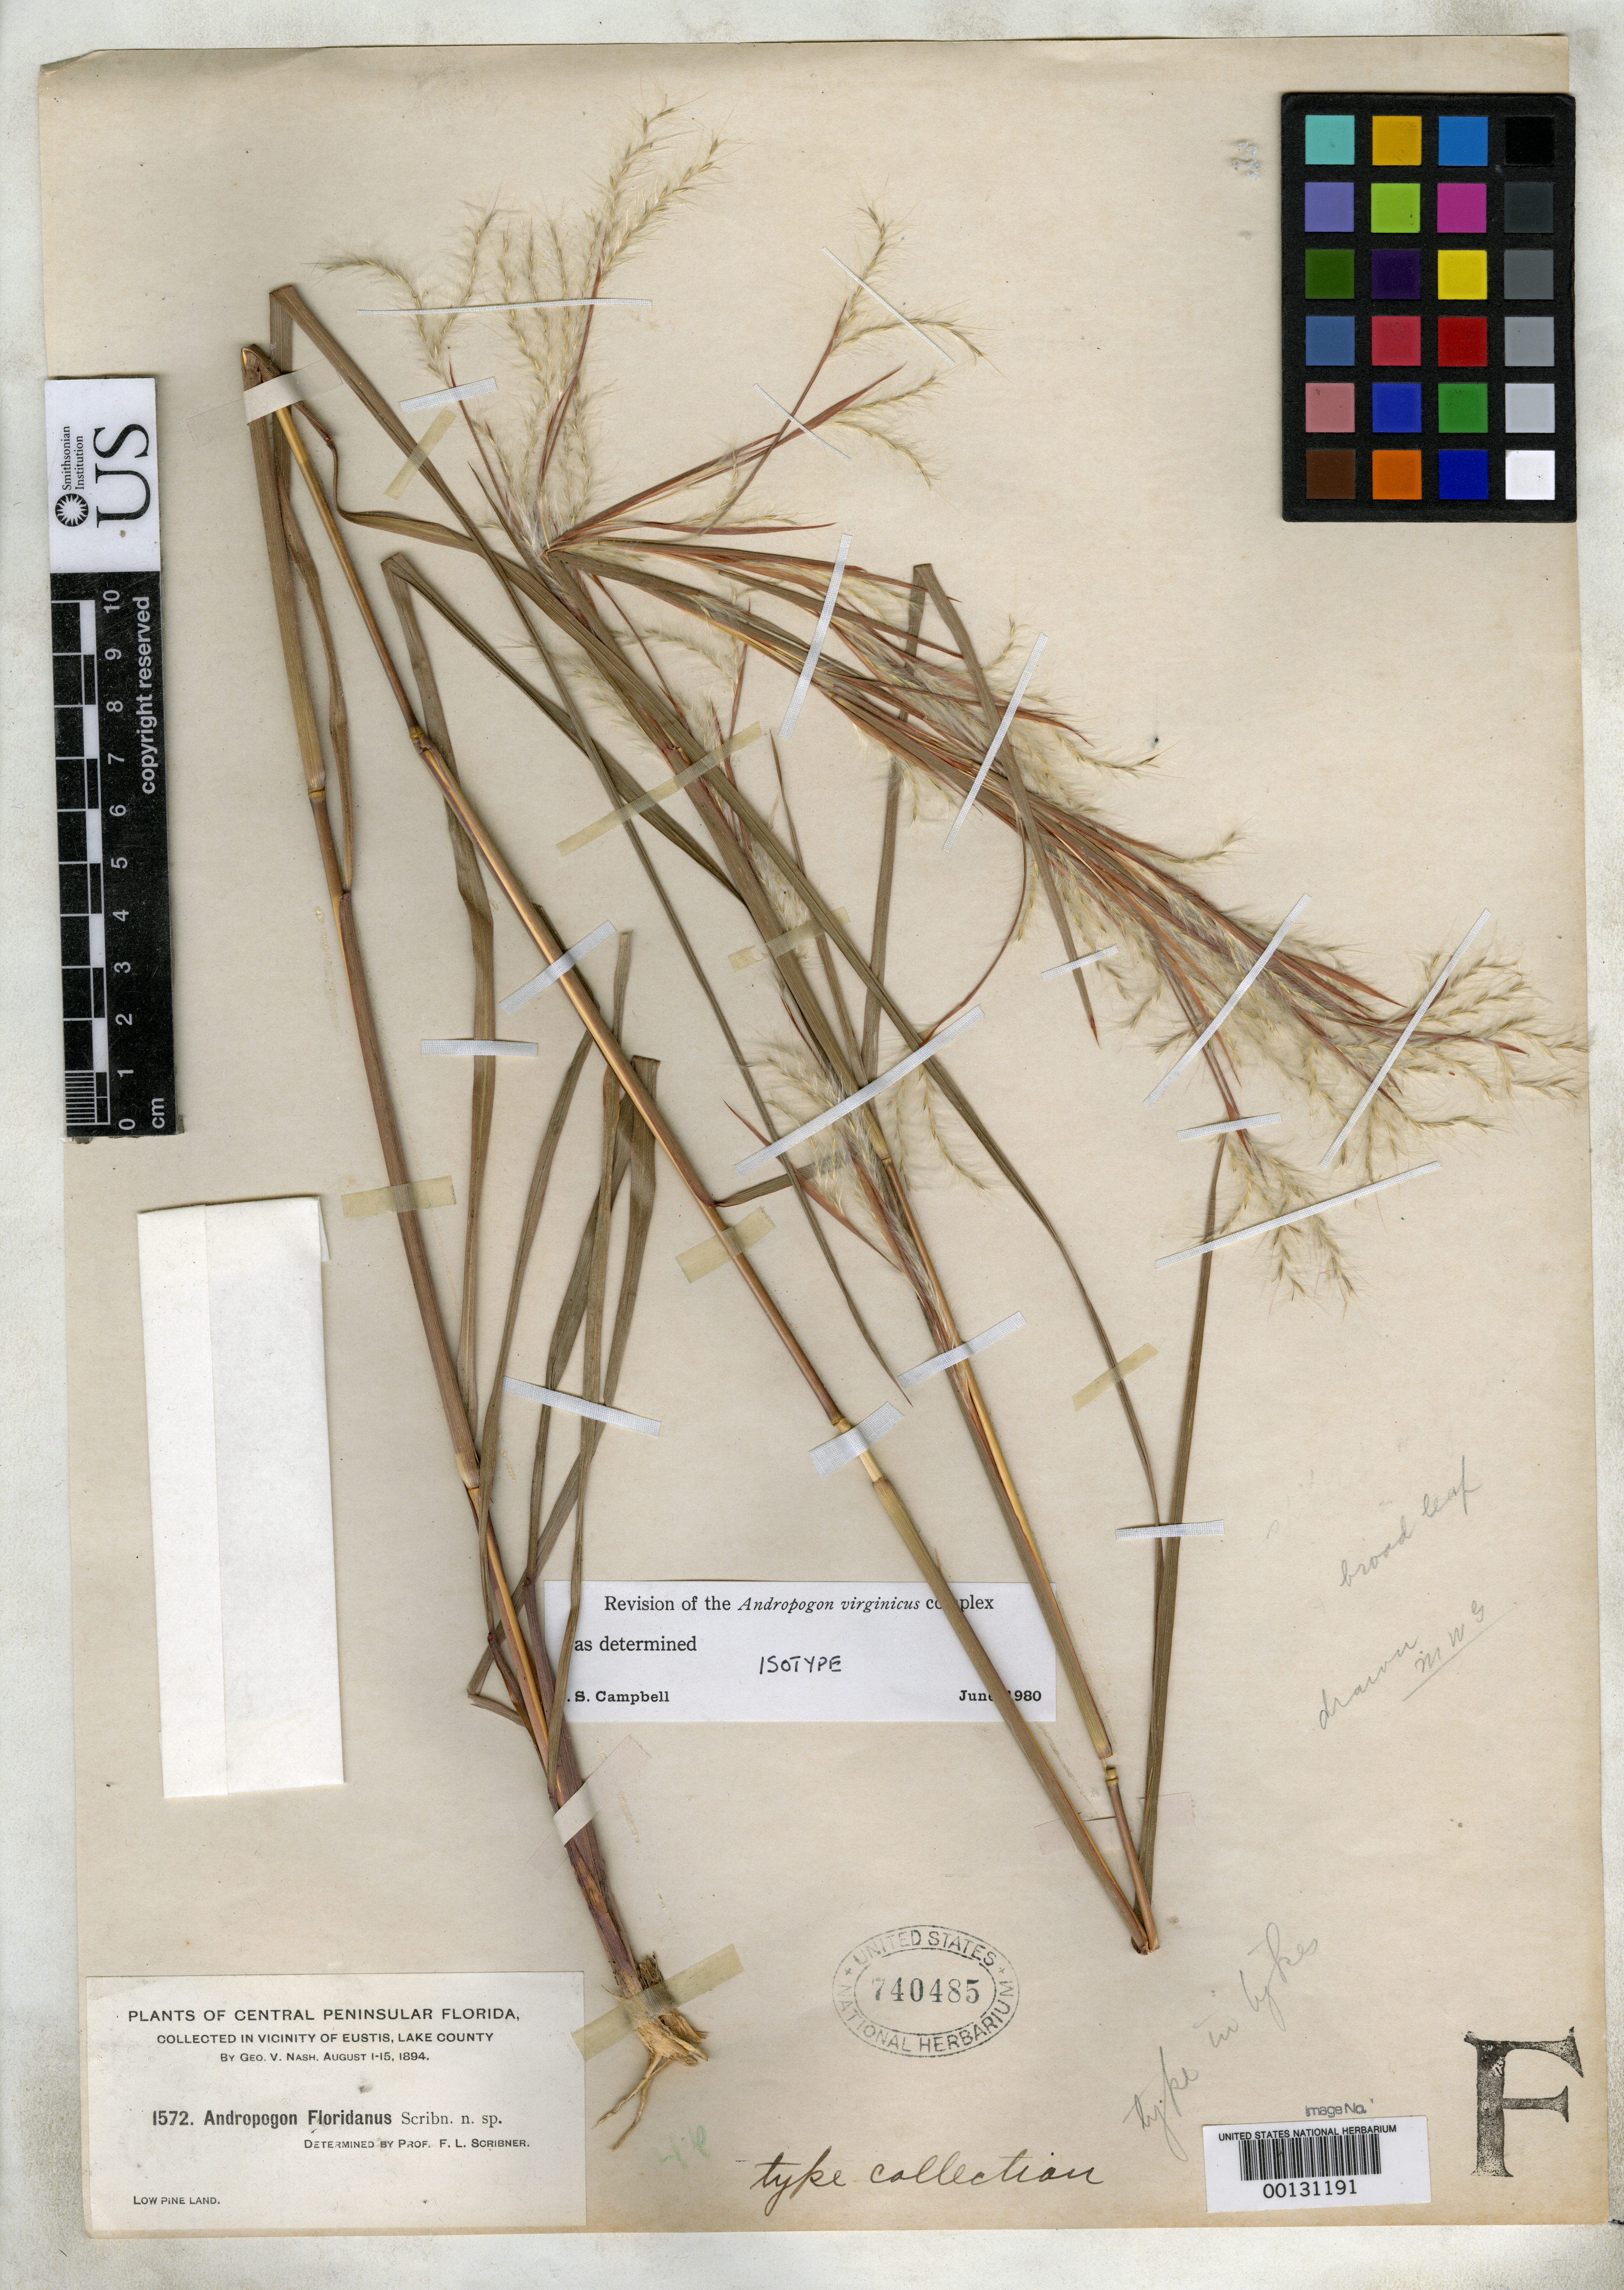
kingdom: Plantae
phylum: Tracheophyta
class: Liliopsida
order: Poales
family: Poaceae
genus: Andropogon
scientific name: Andropogon floridanus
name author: Scribn.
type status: Isotype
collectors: G. V. Nash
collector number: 1572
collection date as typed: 01 Aug 1894 to 15 Aug 1894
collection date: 1894-08-01/1894-08-15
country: United States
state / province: Florida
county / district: Lake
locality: Vicinity of Eustis.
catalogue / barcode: US 740485